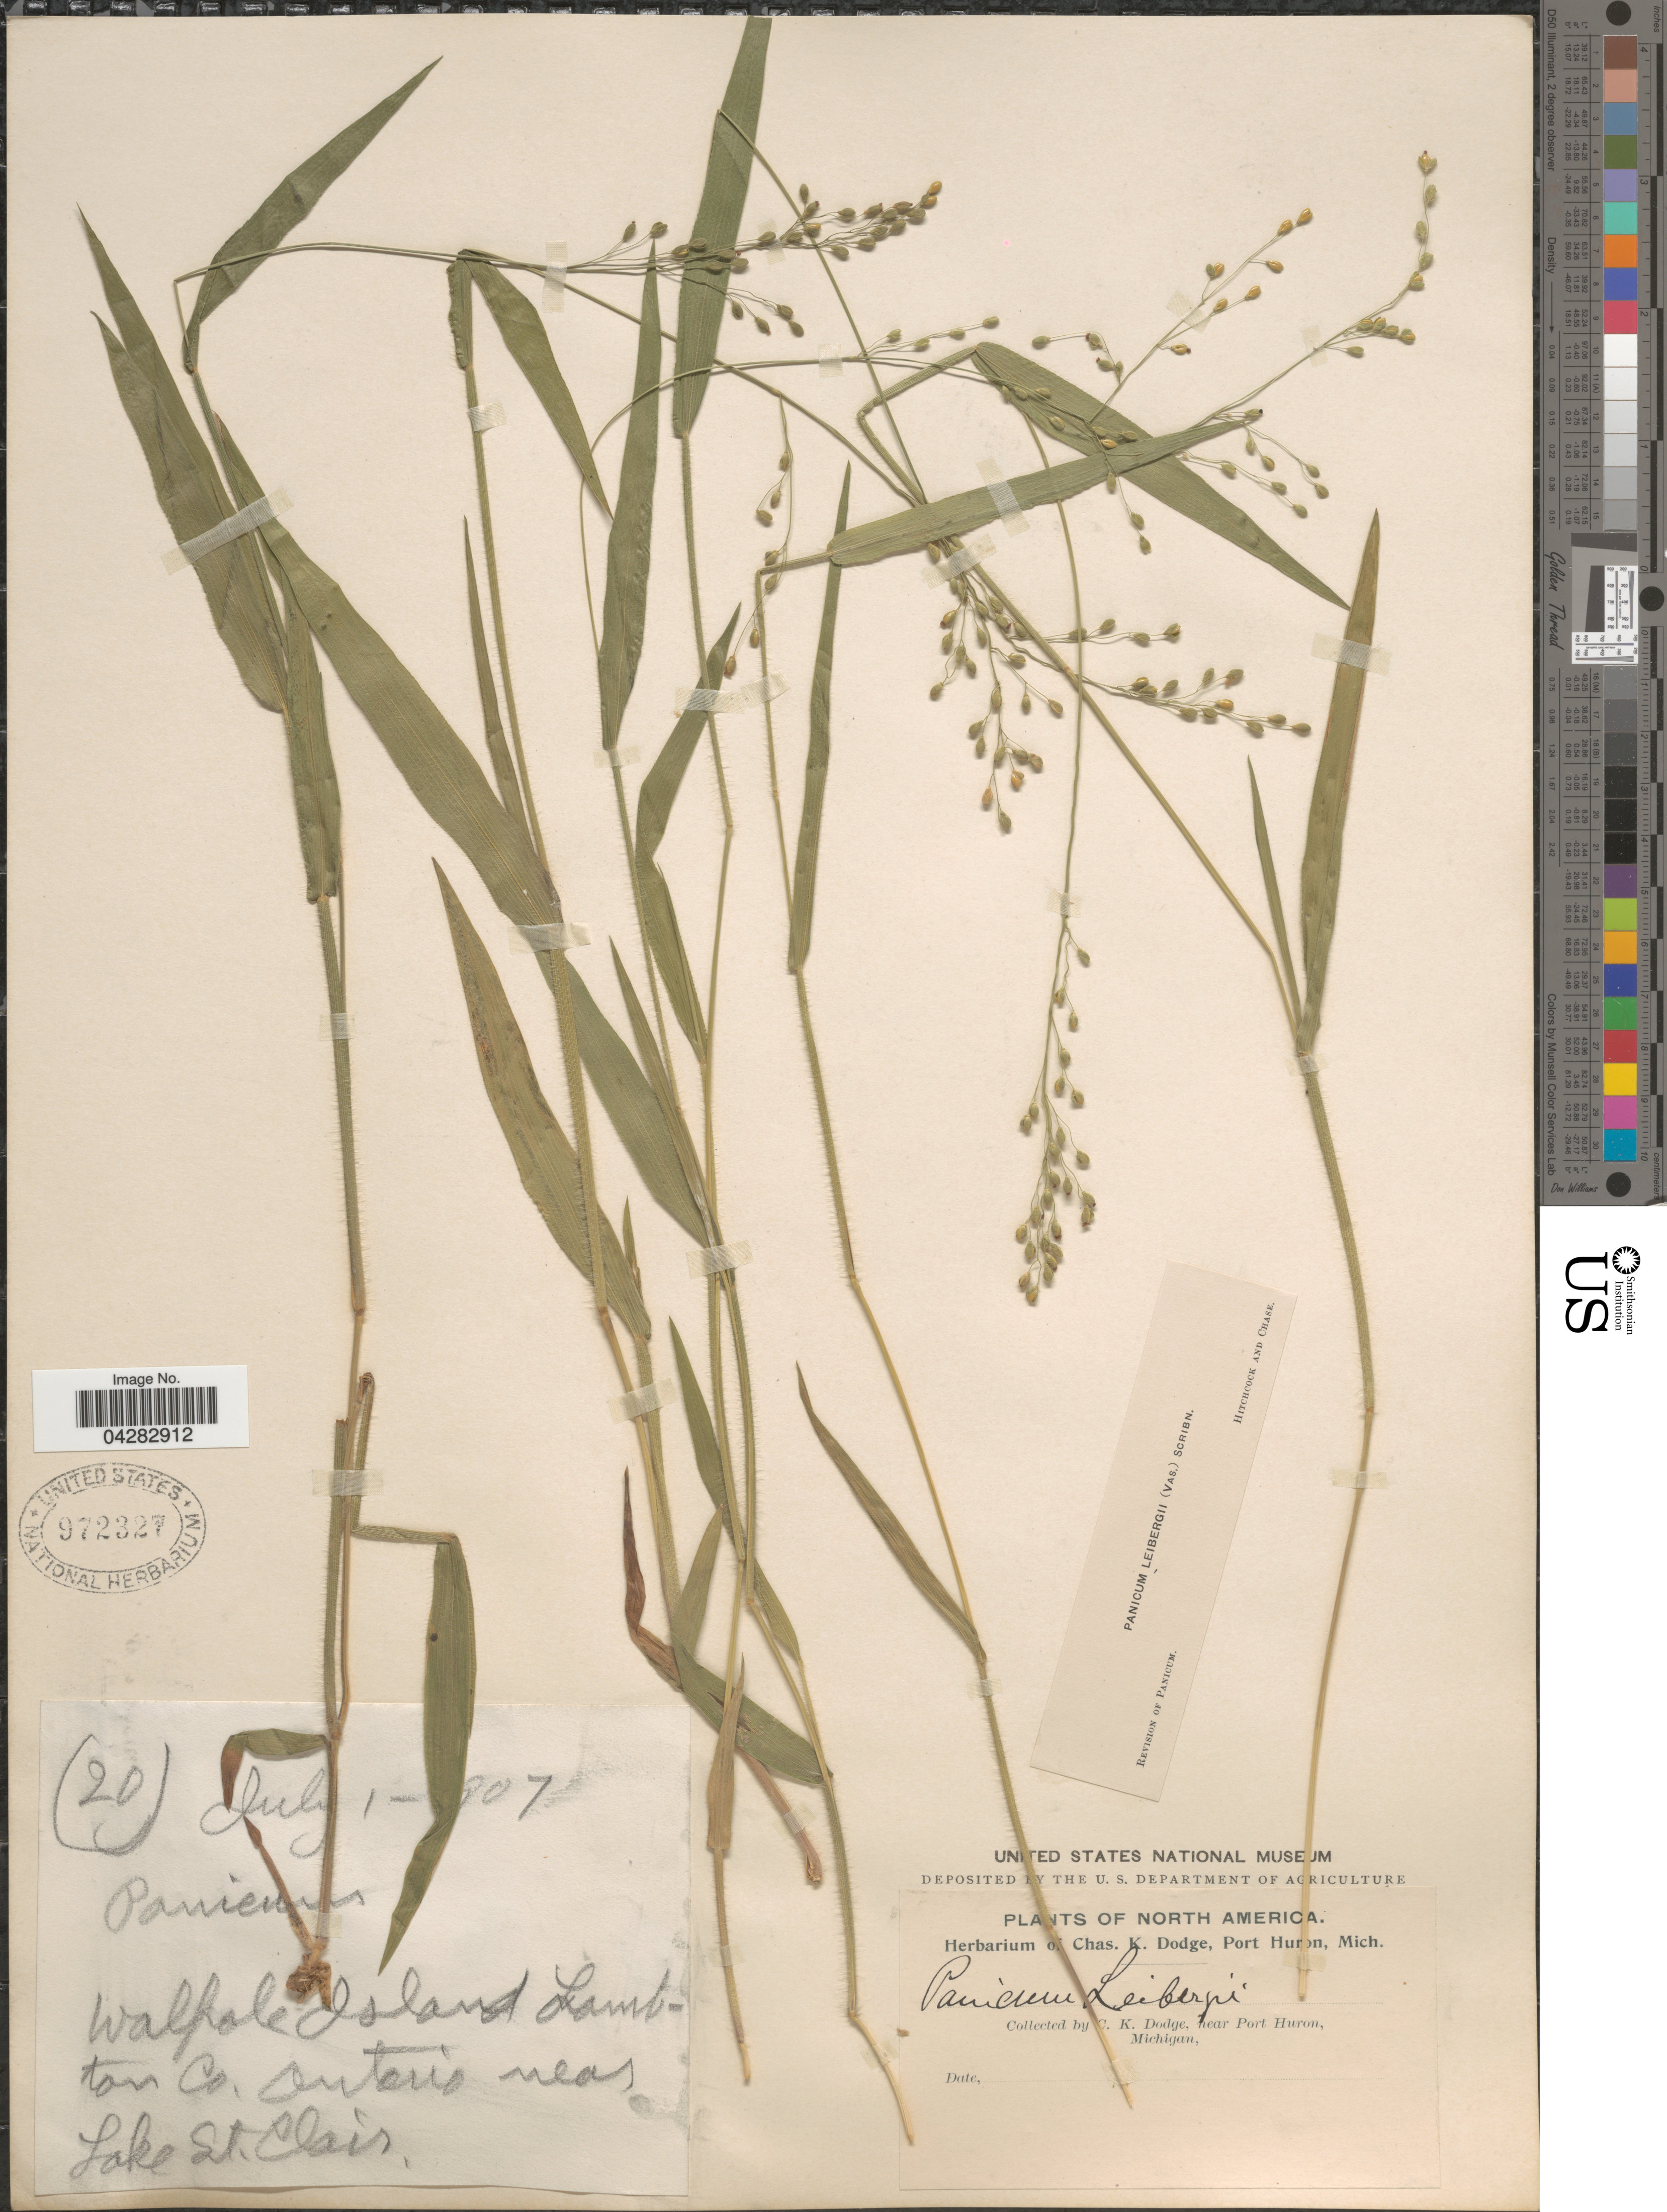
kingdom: Plantae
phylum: Tracheophyta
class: Liliopsida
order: Poales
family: Poaceae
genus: Dichanthelium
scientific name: Dichanthelium leibergii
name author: (Vasey) Gould & C.A. Clark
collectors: C. K. Dodge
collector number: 20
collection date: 1907-07-01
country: Canada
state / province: Ontario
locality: Walpole Island Lambton Co. near Lake St. Clair.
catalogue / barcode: US 972327